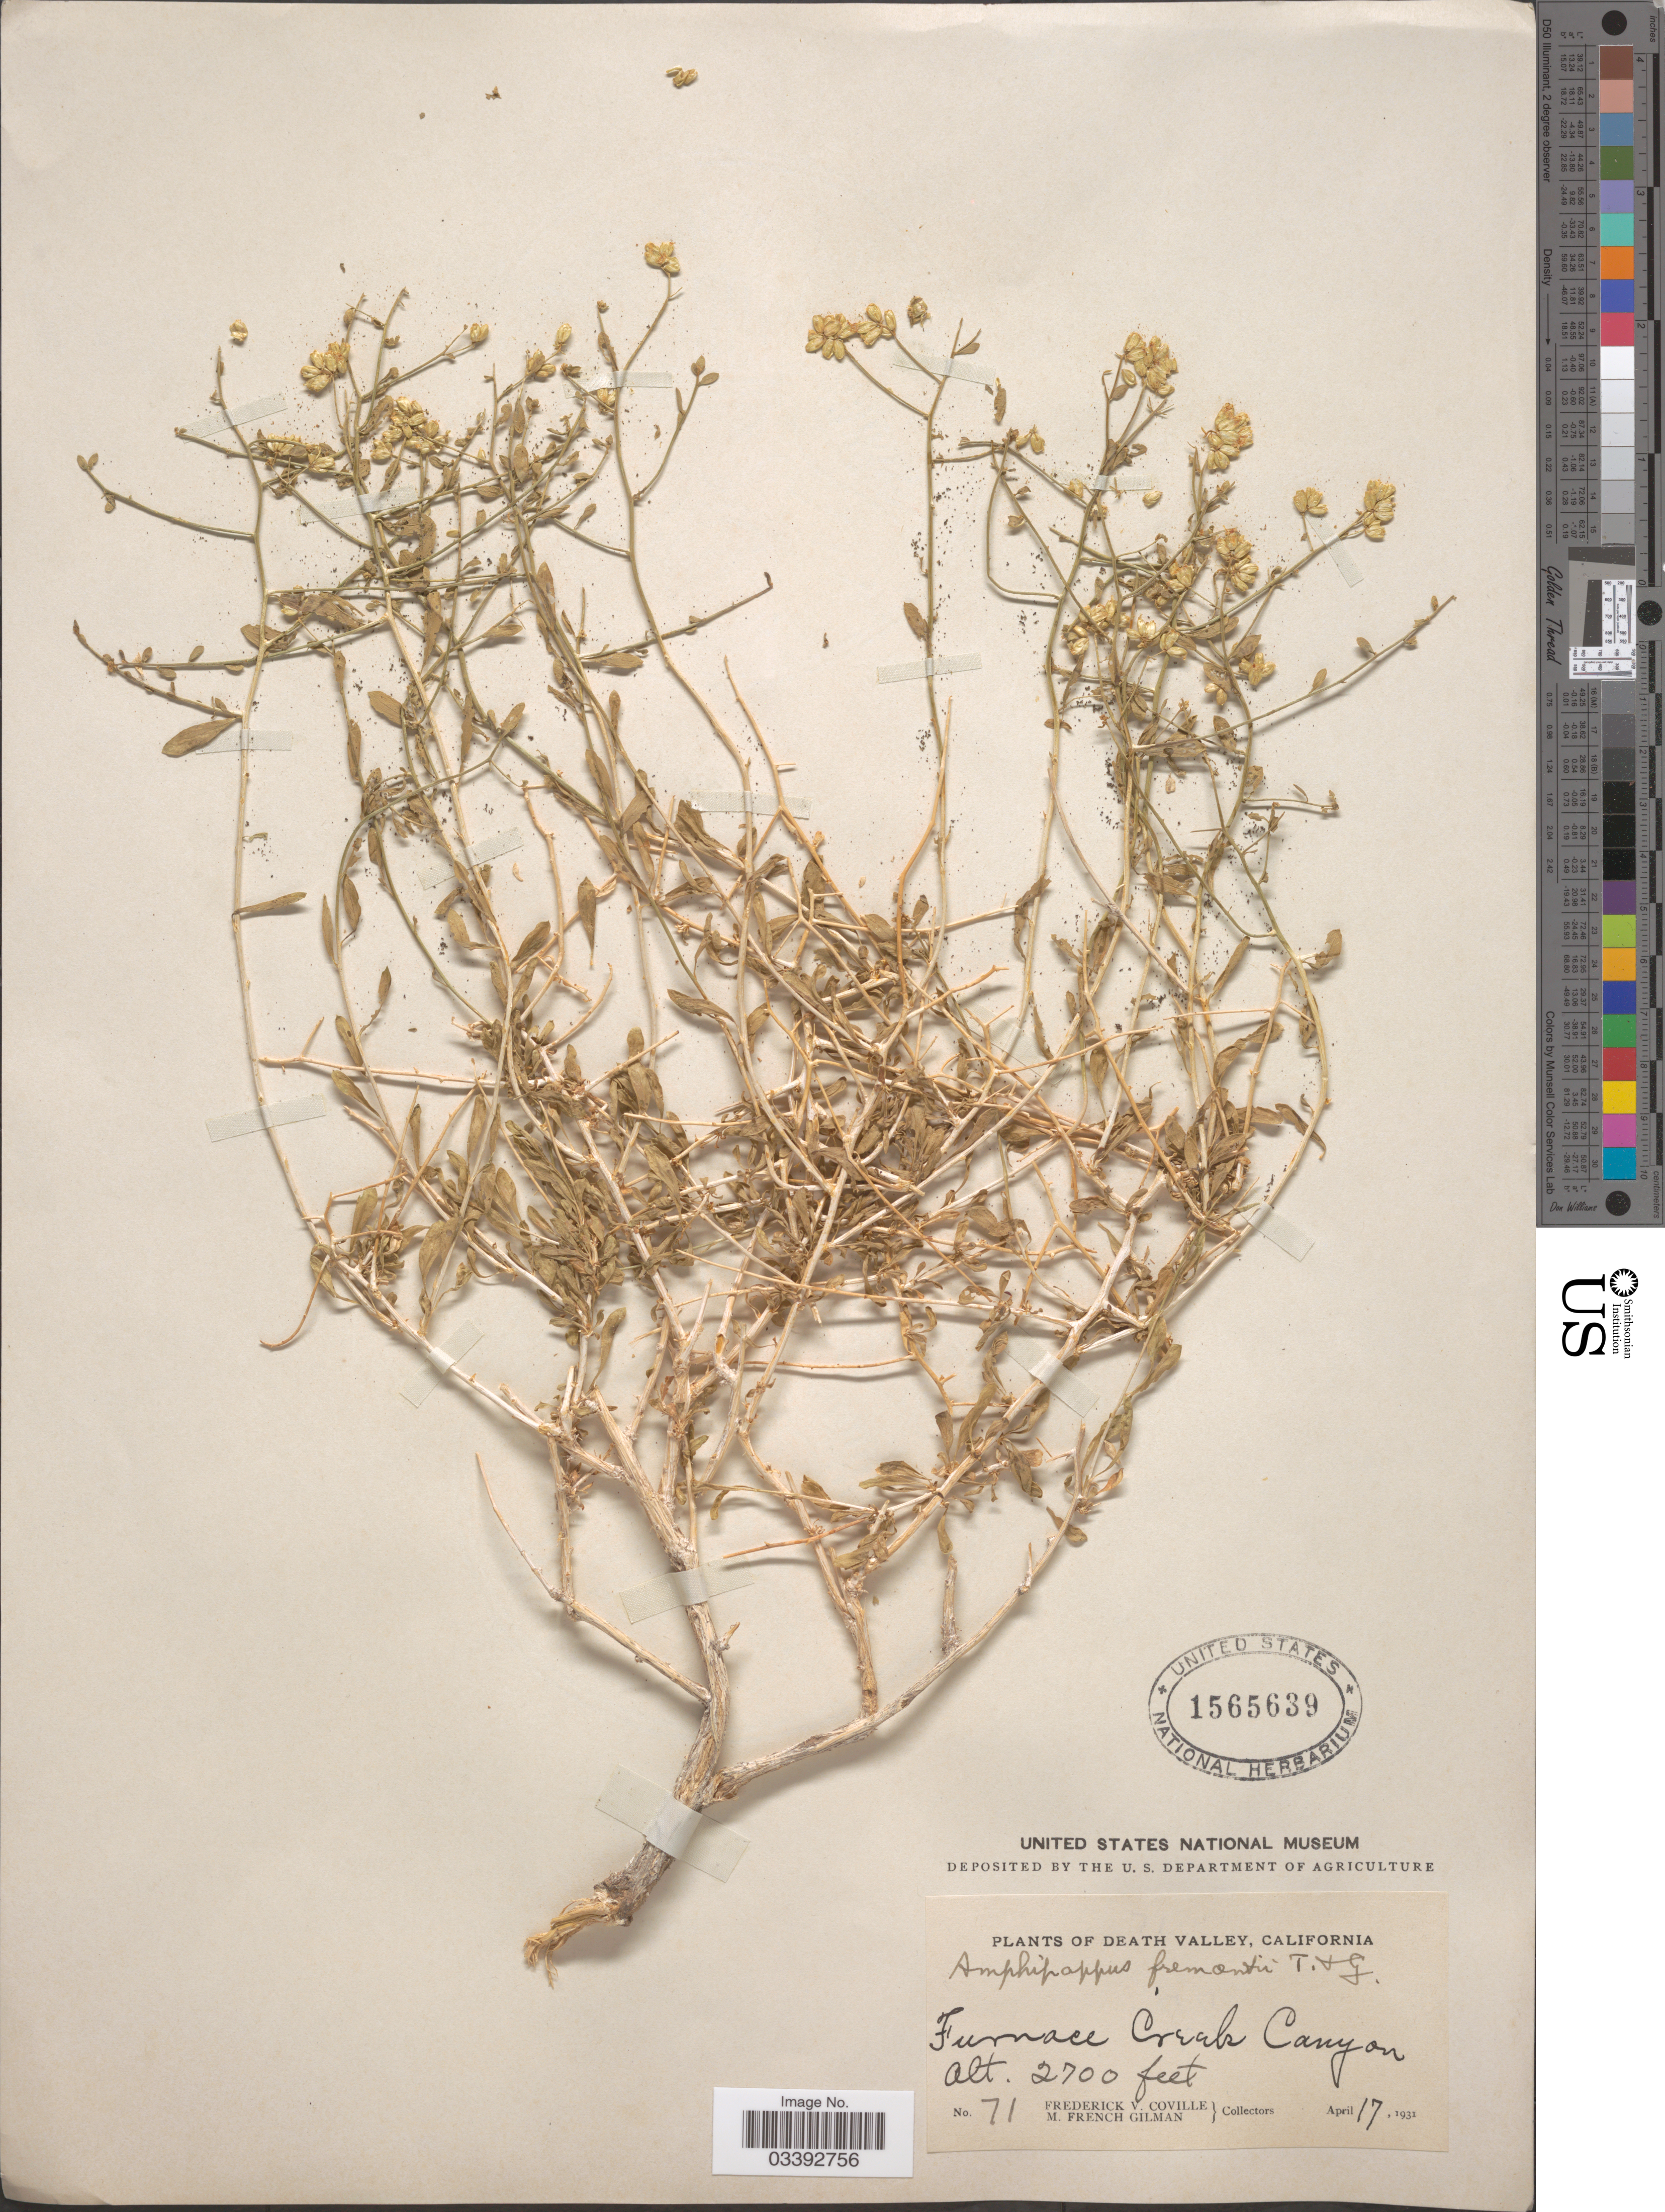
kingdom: Plantae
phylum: Tracheophyta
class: Magnoliopsida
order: Asterales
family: Asteraceae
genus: Amphipappus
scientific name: Amphipappus fremontii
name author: Torr. & A. Gray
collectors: F. V. Coville & M. F. Gilman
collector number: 71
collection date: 1931-04-17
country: United States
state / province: California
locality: Death Valley. Furnace Creek Canyon.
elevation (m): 823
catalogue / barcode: US 1565639